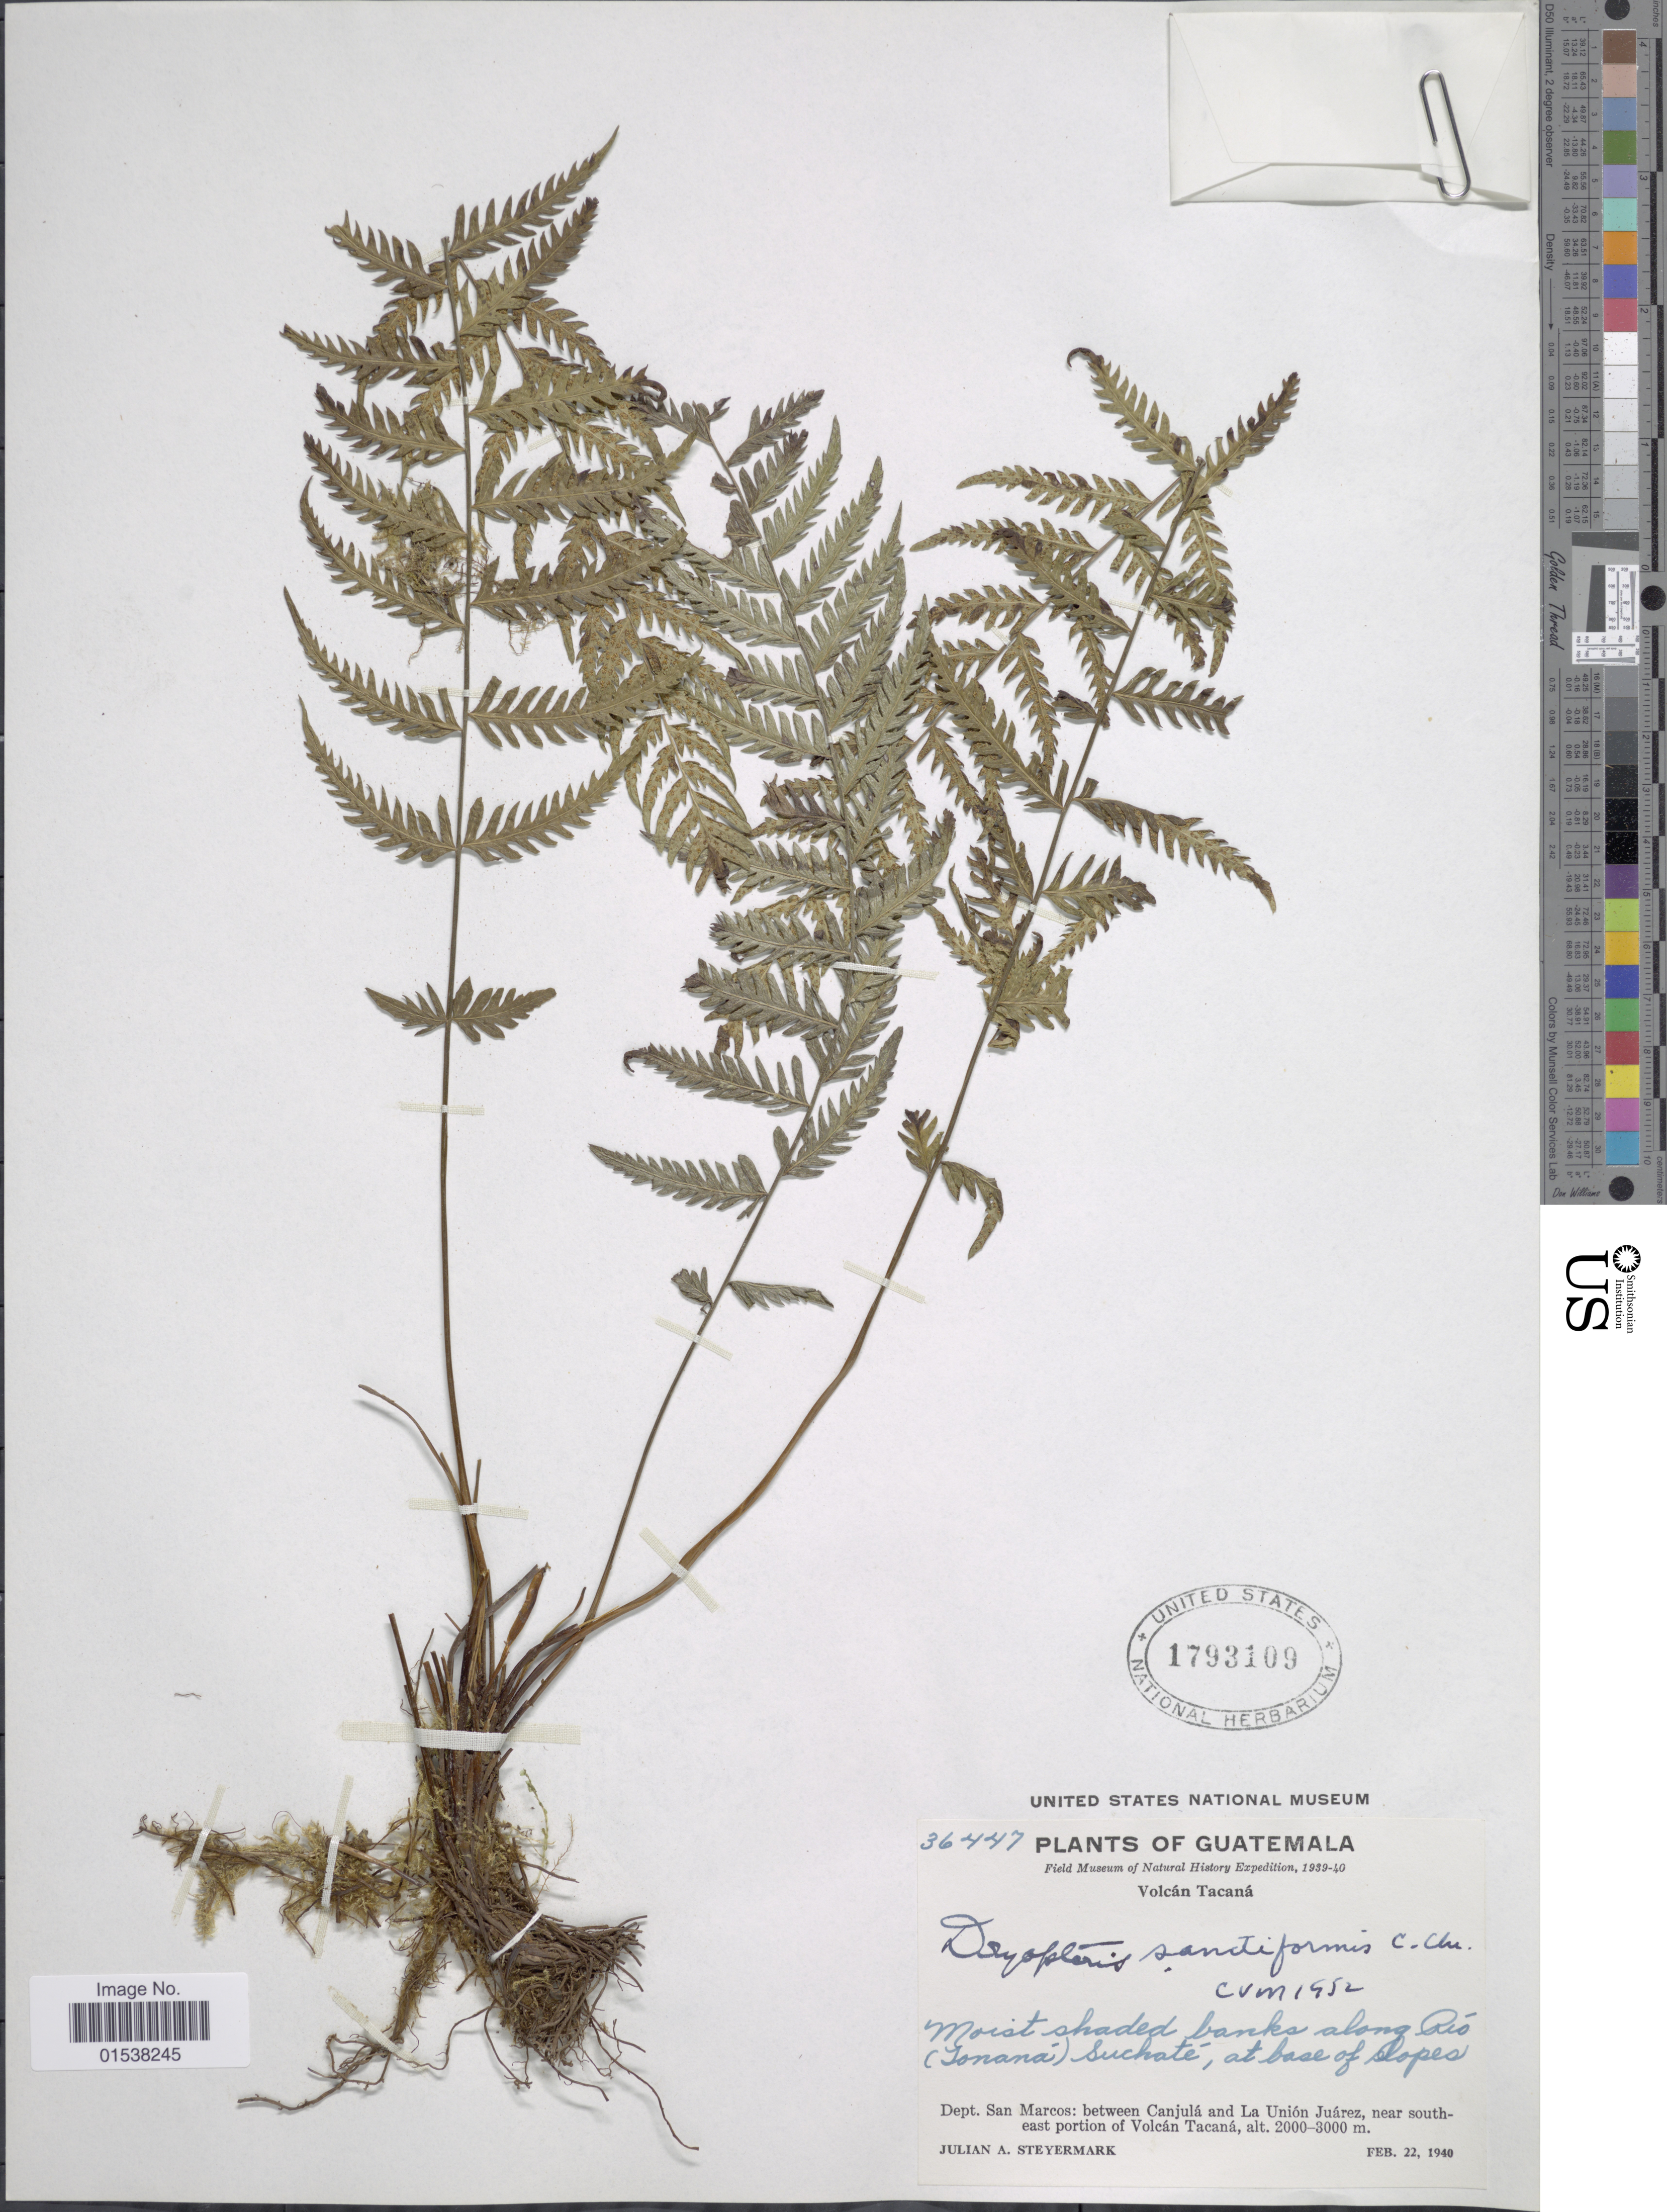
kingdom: Plantae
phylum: Tracheophyta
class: Polypodiopsida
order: Polypodiales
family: Thelypteridaceae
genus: Amauropelta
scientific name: Amauropelta cinerea (Sodiro) comb. nov., ined. 2015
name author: (Sodiro)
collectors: J. Steyermark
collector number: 36447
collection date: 1940-02-22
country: Guatemala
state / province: San Marcos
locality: Moist shaded banks along Río (Tonaná) Suchiate, Volcan Tacana, Dept. San Marcos: between Canjulá and La Unión Juárez, near southeast portion of Volcán Tacaná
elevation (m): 2000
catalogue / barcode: US 1793109